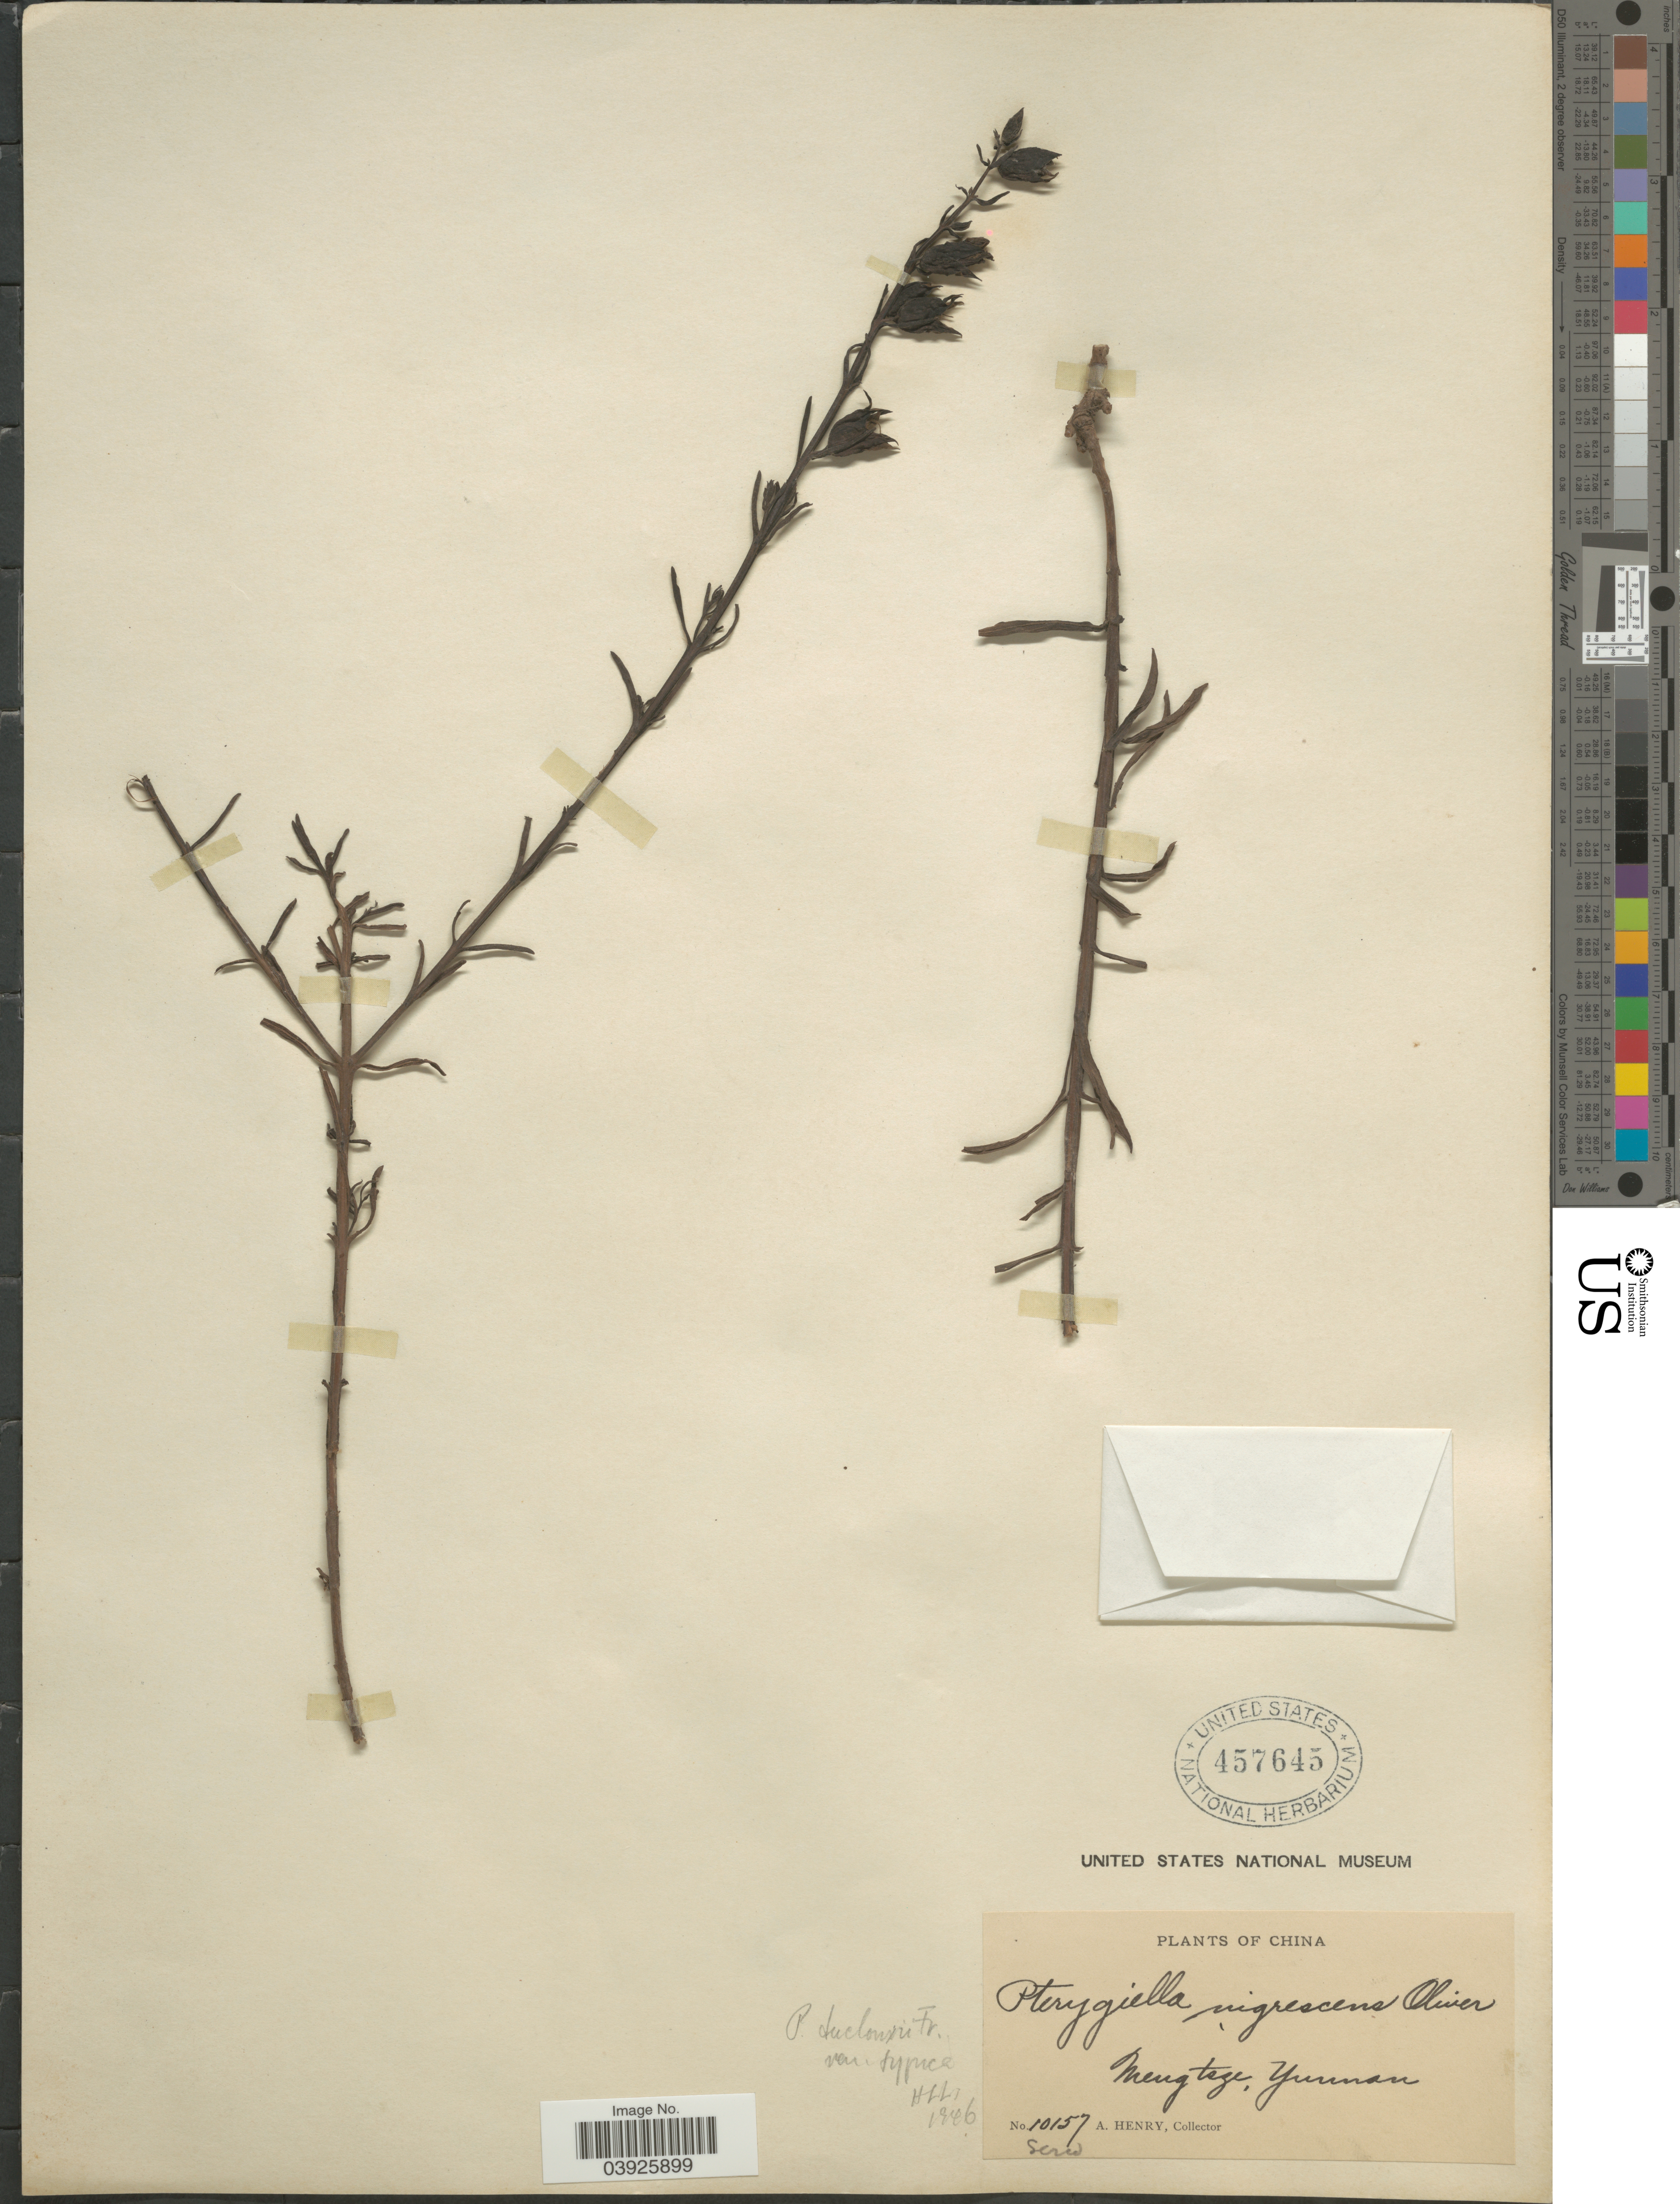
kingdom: Plantae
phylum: Tracheophyta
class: Magnoliopsida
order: Lamiales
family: Orobanchaceae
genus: Pterygiella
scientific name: Pterygiella duclouxii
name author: Franch.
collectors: A. Henry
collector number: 10157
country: China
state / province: Yunnan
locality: Meng tsze.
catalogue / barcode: US 457645